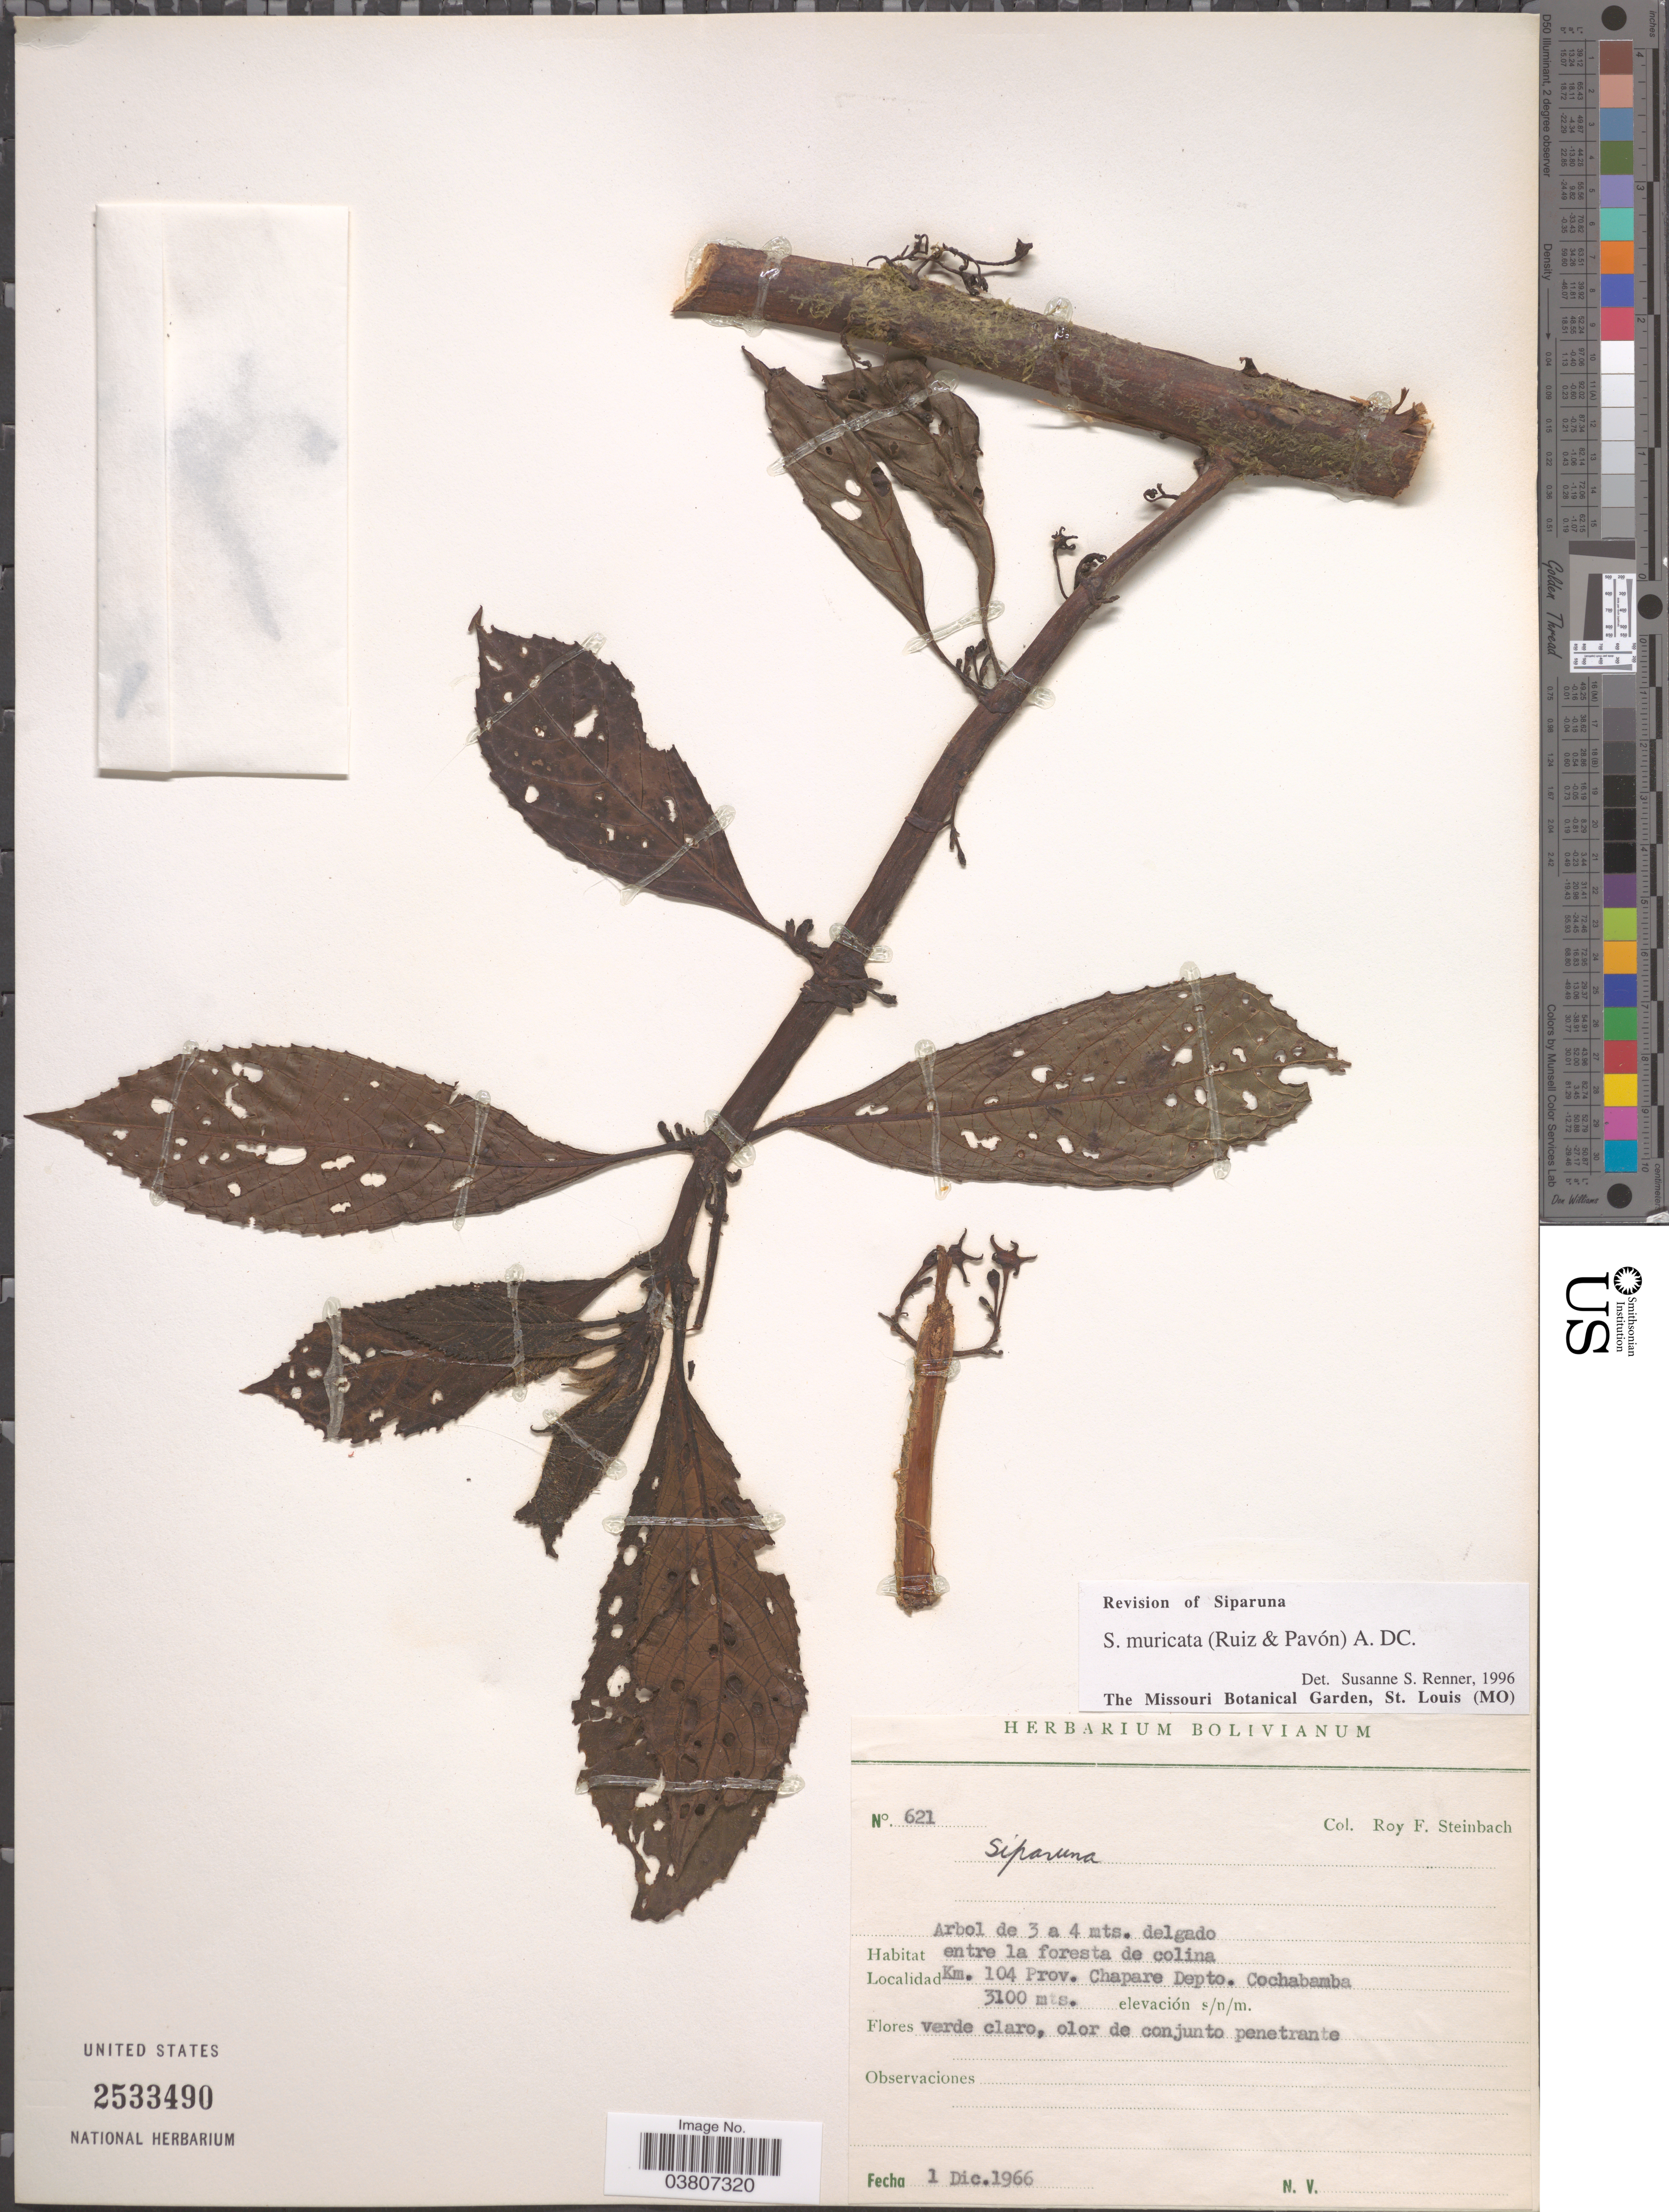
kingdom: Plantae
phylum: Tracheophyta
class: Magnoliopsida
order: Laurales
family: Siparunaceae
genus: Siparuna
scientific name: Siparuna muricata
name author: (Ruiz & Pav.) A. DC.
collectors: R. F. Steinbach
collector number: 621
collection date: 1966-12-01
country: Bolivia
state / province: Cochabamba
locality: Entre la foresta de colina Km. 104 Prov. Chapare Depto. Cochabamba.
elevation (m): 3100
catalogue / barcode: US 2533490